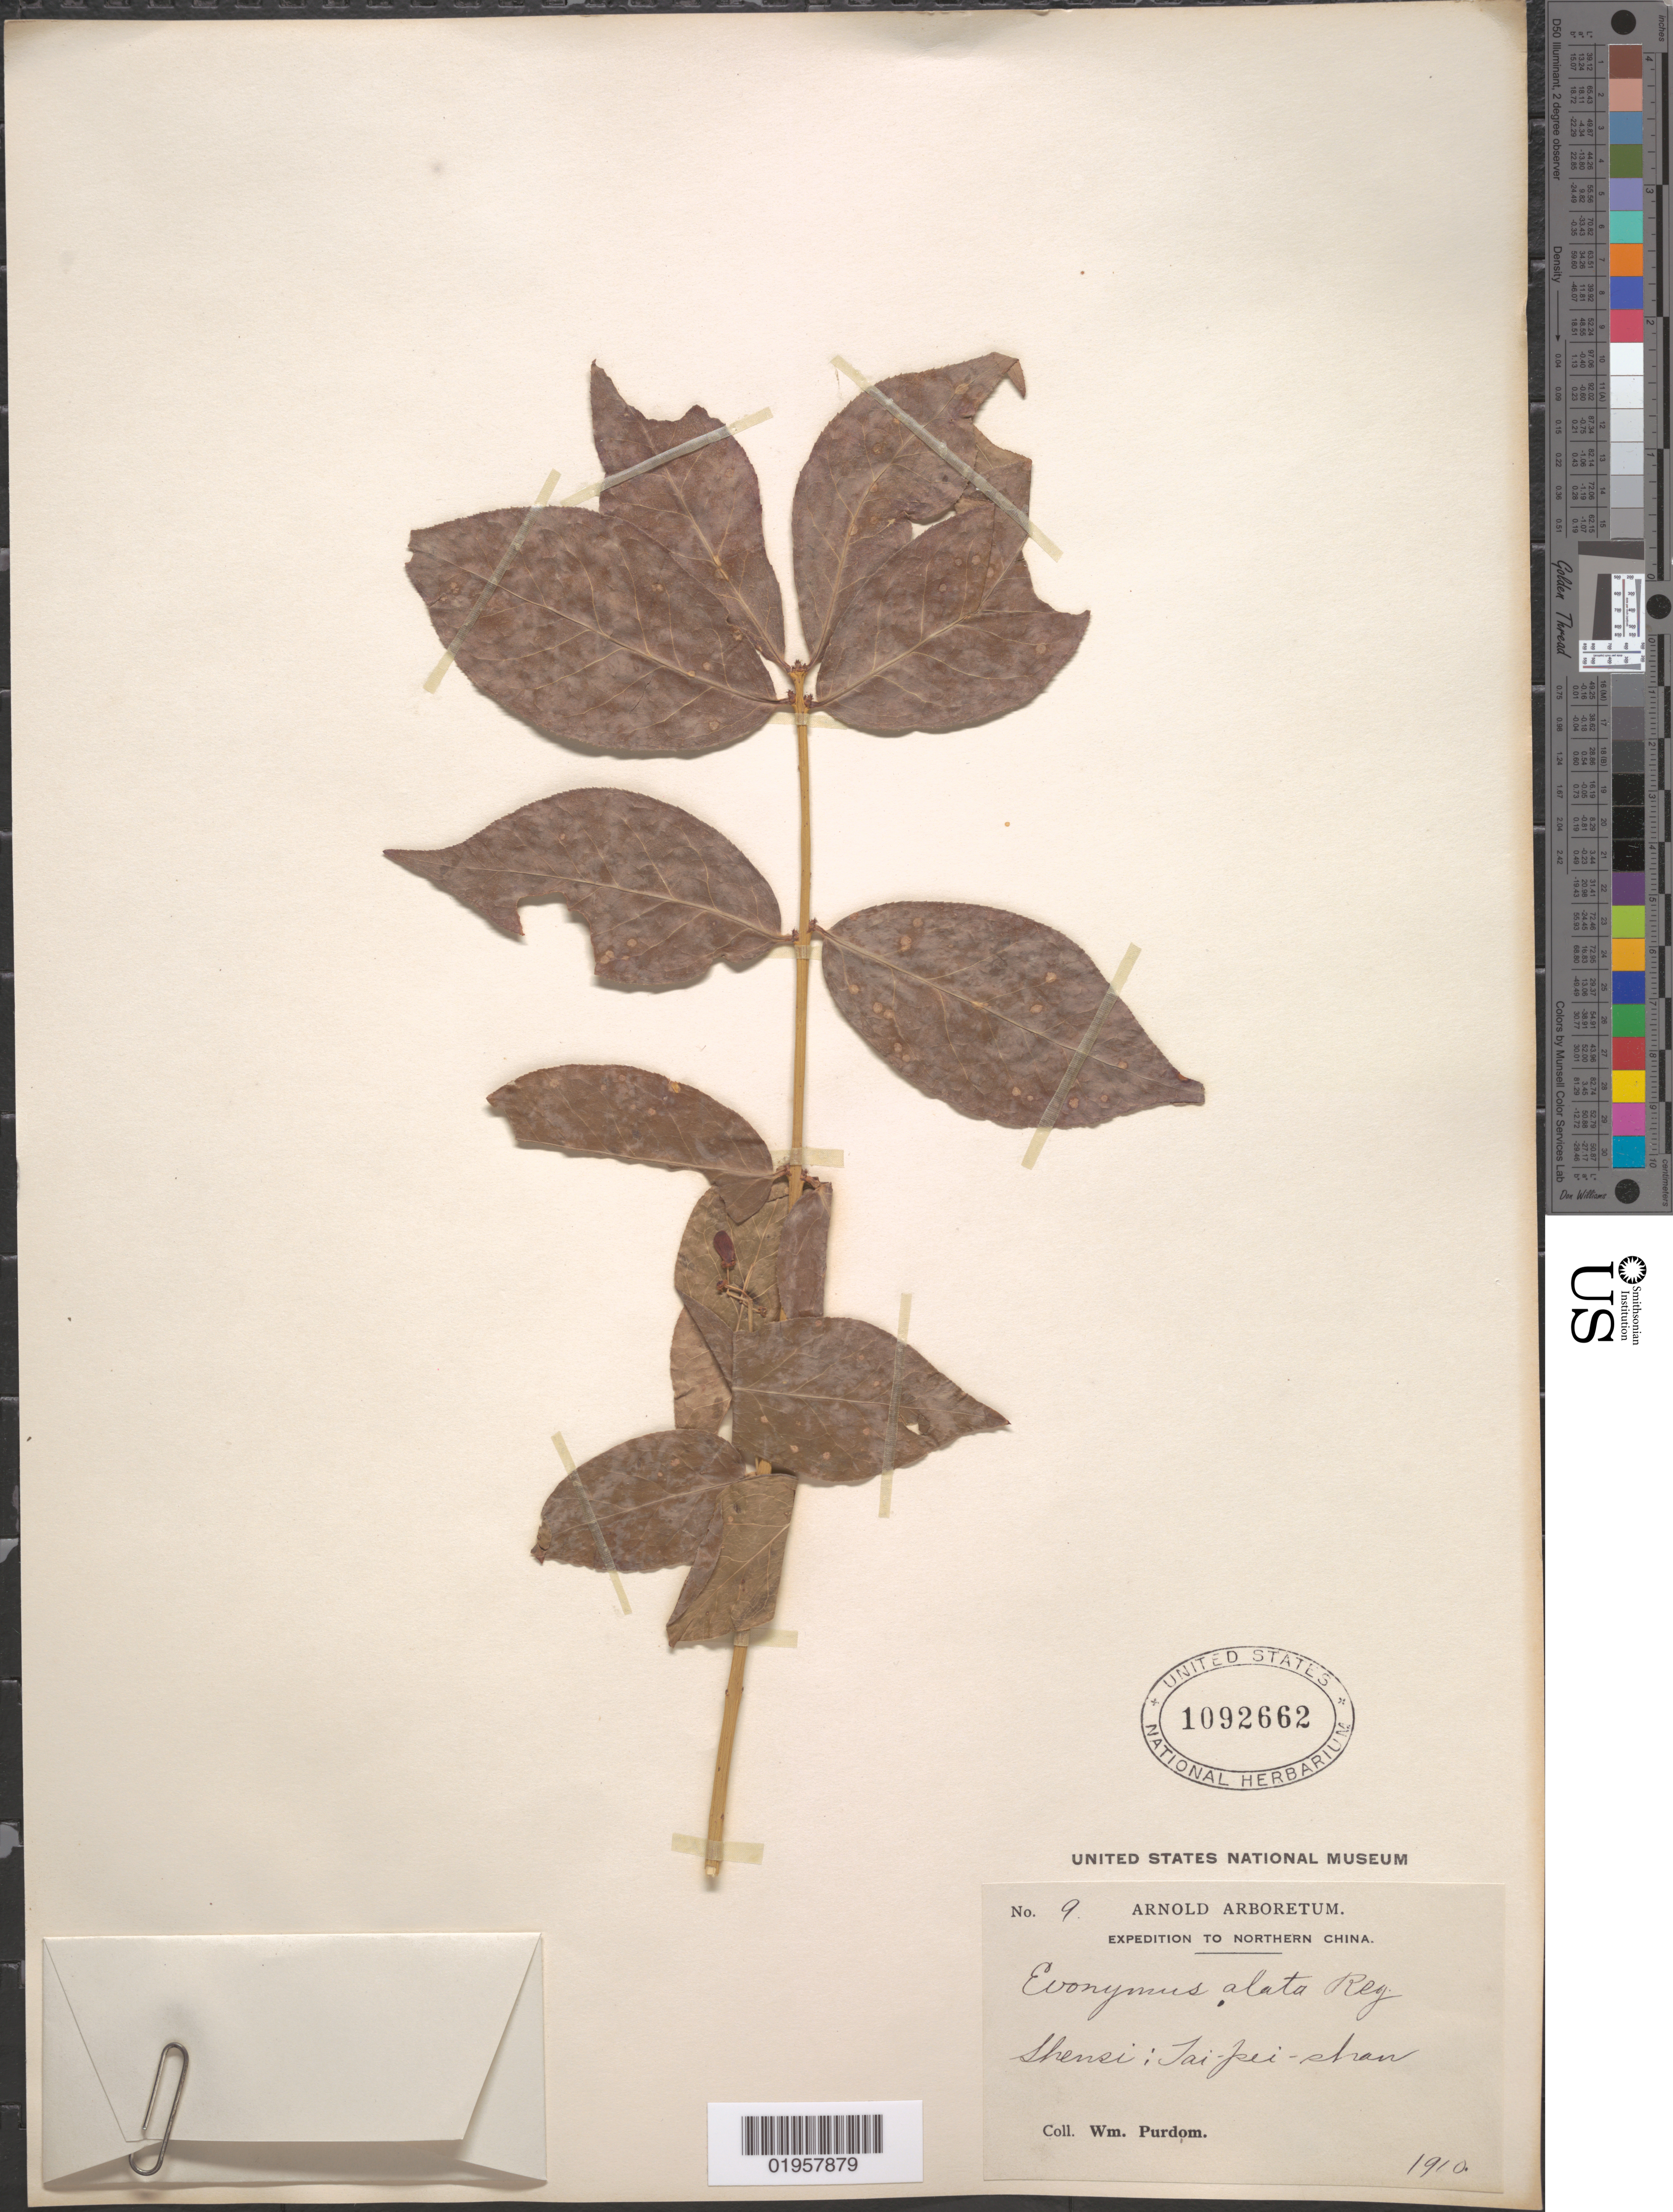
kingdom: Plantae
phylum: Tracheophyta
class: Magnoliopsida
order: Celastrales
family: Celastraceae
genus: Euonymus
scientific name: Euonymus alatus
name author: (Thunb.) Siebold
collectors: W. Purdom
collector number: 9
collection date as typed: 1910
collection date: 1910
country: China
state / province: Shaanxi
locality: Shensi [Shaanxi]. Tai-pei-shan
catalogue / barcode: US 1092662